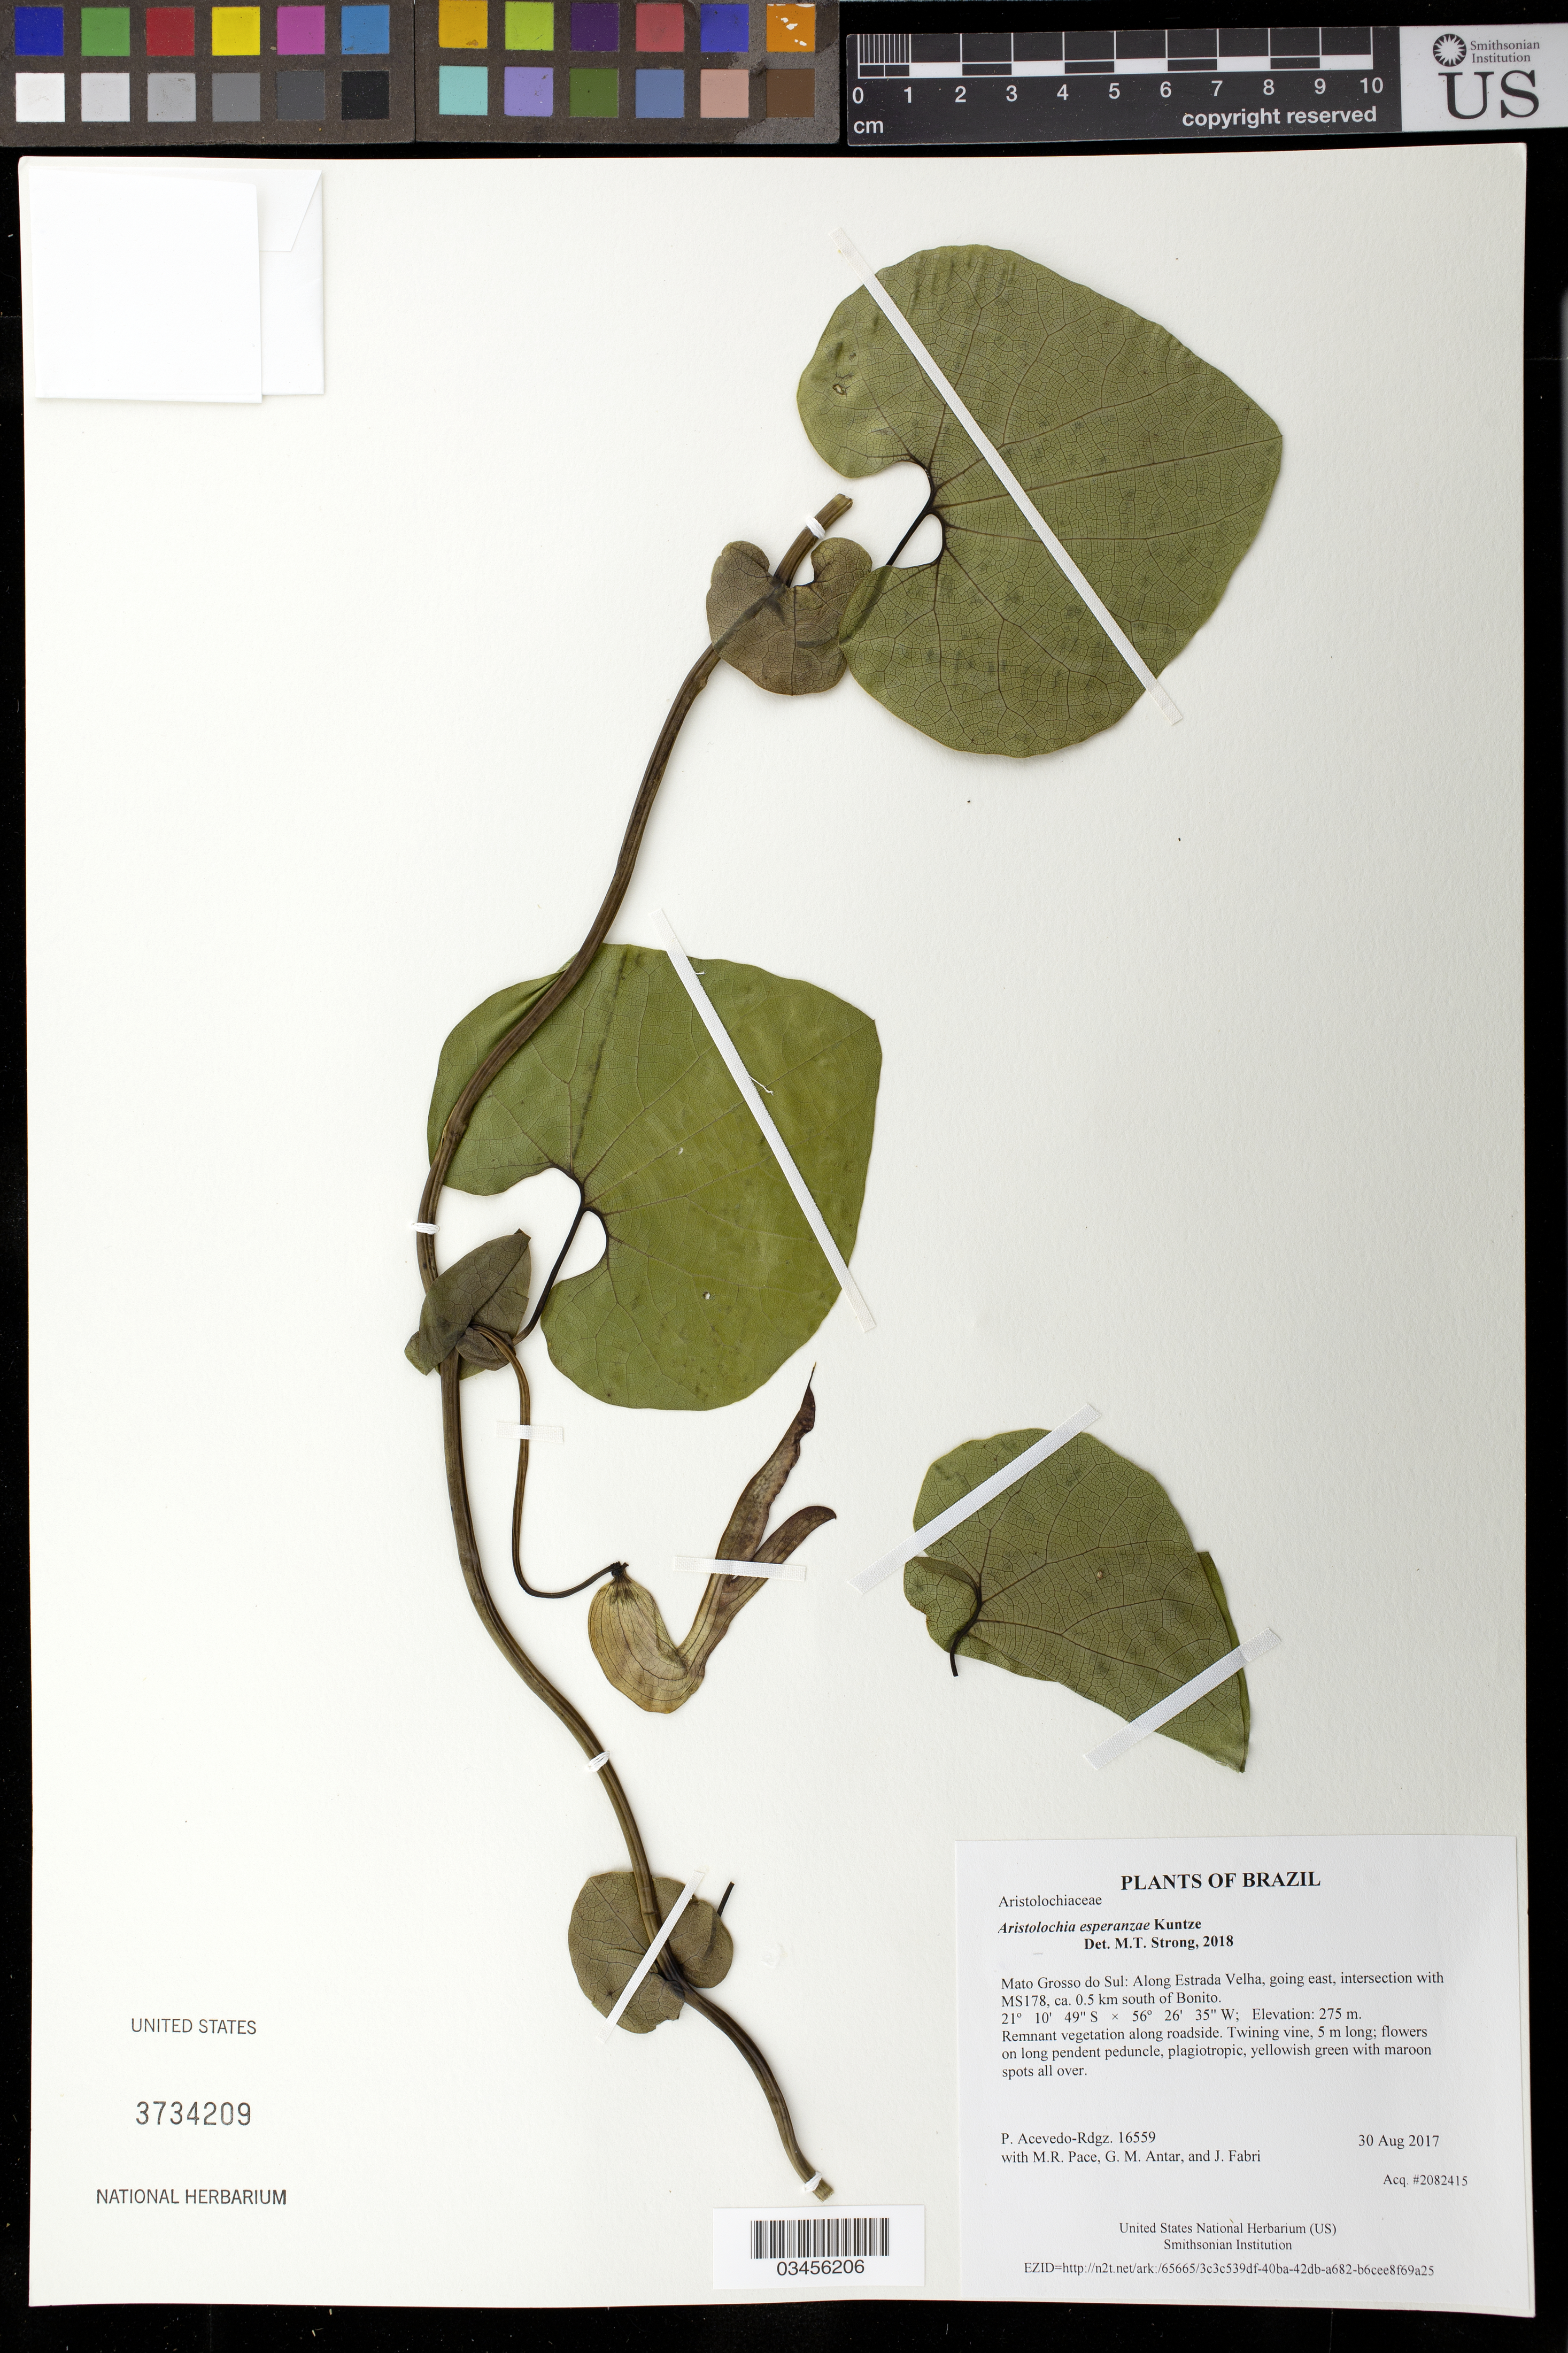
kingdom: Plantae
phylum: Tracheophyta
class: Magnoliopsida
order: Piperales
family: Aristolochiaceae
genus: Aristolochia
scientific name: Aristolochia esperanzae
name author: Kuntze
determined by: Strong, Mark T., (BOT), Smithsonian Institution - National Museum of Natural History (UNITED STATES)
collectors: P. Acevedo-Rodr., M. R. Pace, G. M. Antar & J. Fabri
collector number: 16559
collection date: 2017-08-30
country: Brazil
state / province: Mato Grosso do Sul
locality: Along Estrada Velha, going east, intersection with MS178, ca. 0.5 km south of Bonito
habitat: Remnant vegetation along roadside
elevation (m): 275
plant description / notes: US, NY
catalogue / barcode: US 3734209